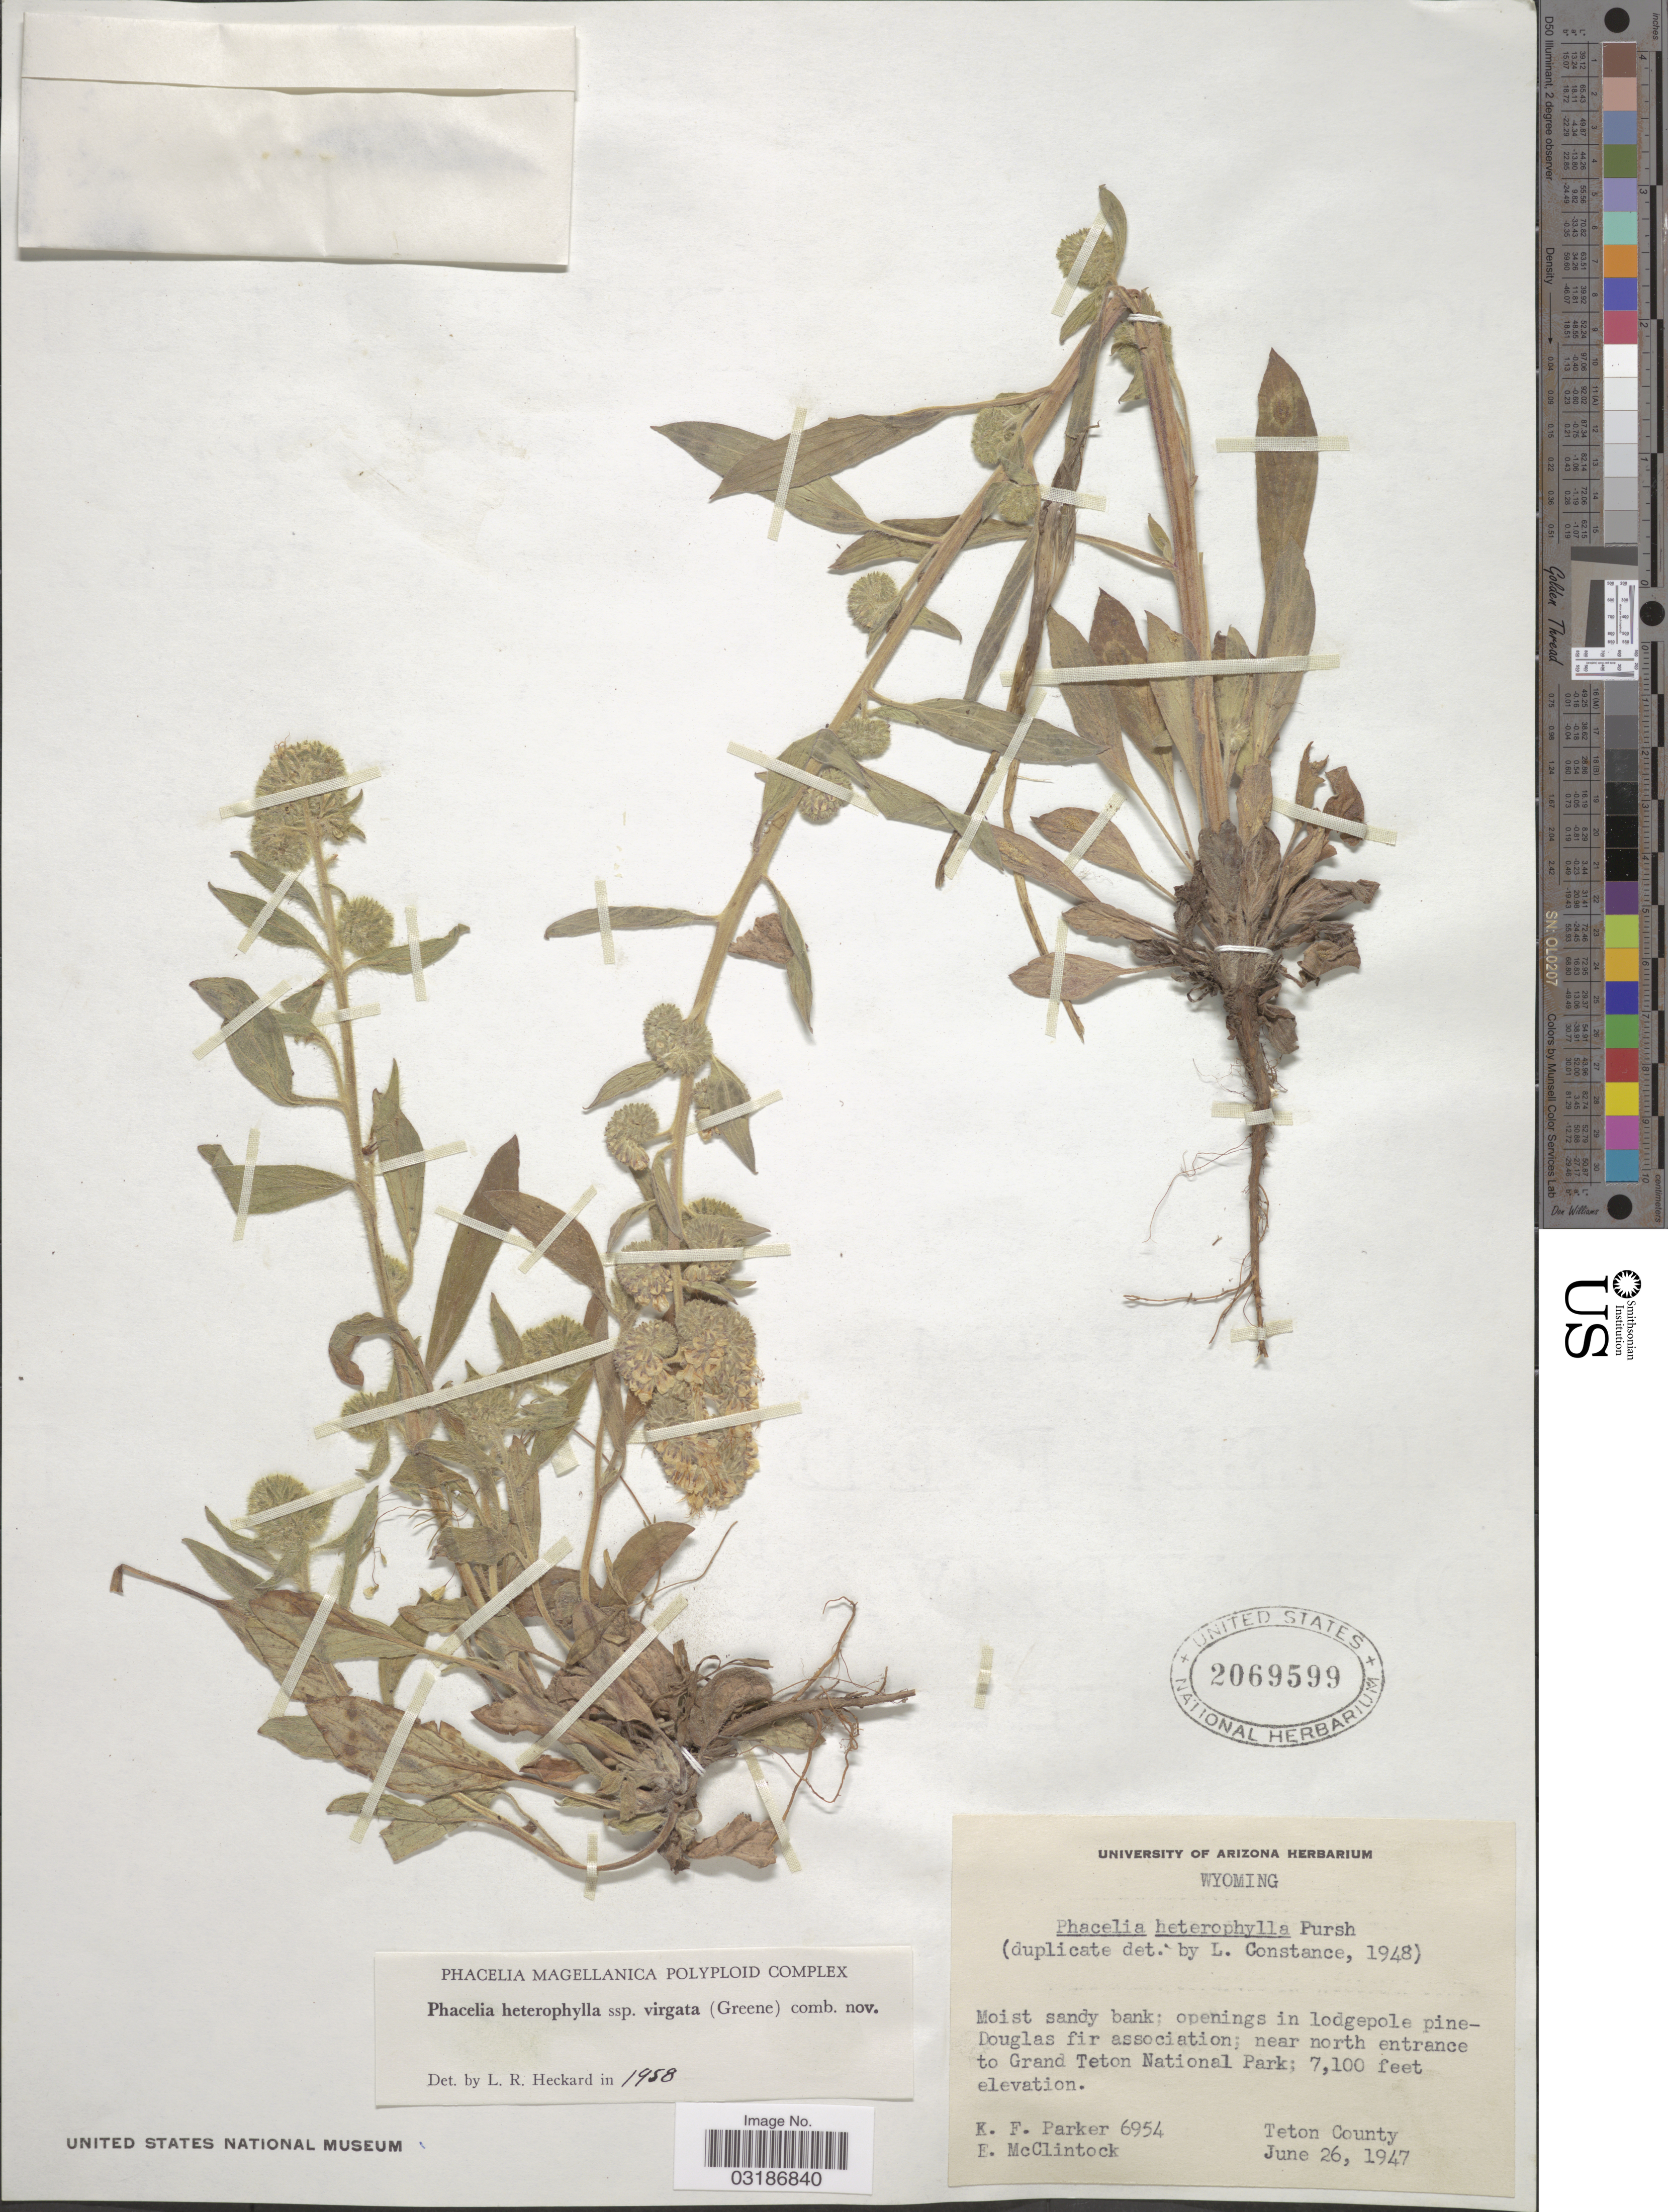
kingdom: Plantae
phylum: Tracheophyta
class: Magnoliopsida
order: Boraginales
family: Hydrophyllaceae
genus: Phacelia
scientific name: Phacelia heterophylla subsp. virgata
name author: (Greene) Heckard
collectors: K. F. Parker & E. McClintock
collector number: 6954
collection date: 1947-06-26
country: United States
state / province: Wyoming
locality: Moist sandy bank; openings in lodgepole pine-Douglas fir association; near north entrance to Grand Teton National Park. Teton County.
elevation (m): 2164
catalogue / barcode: US 2069599